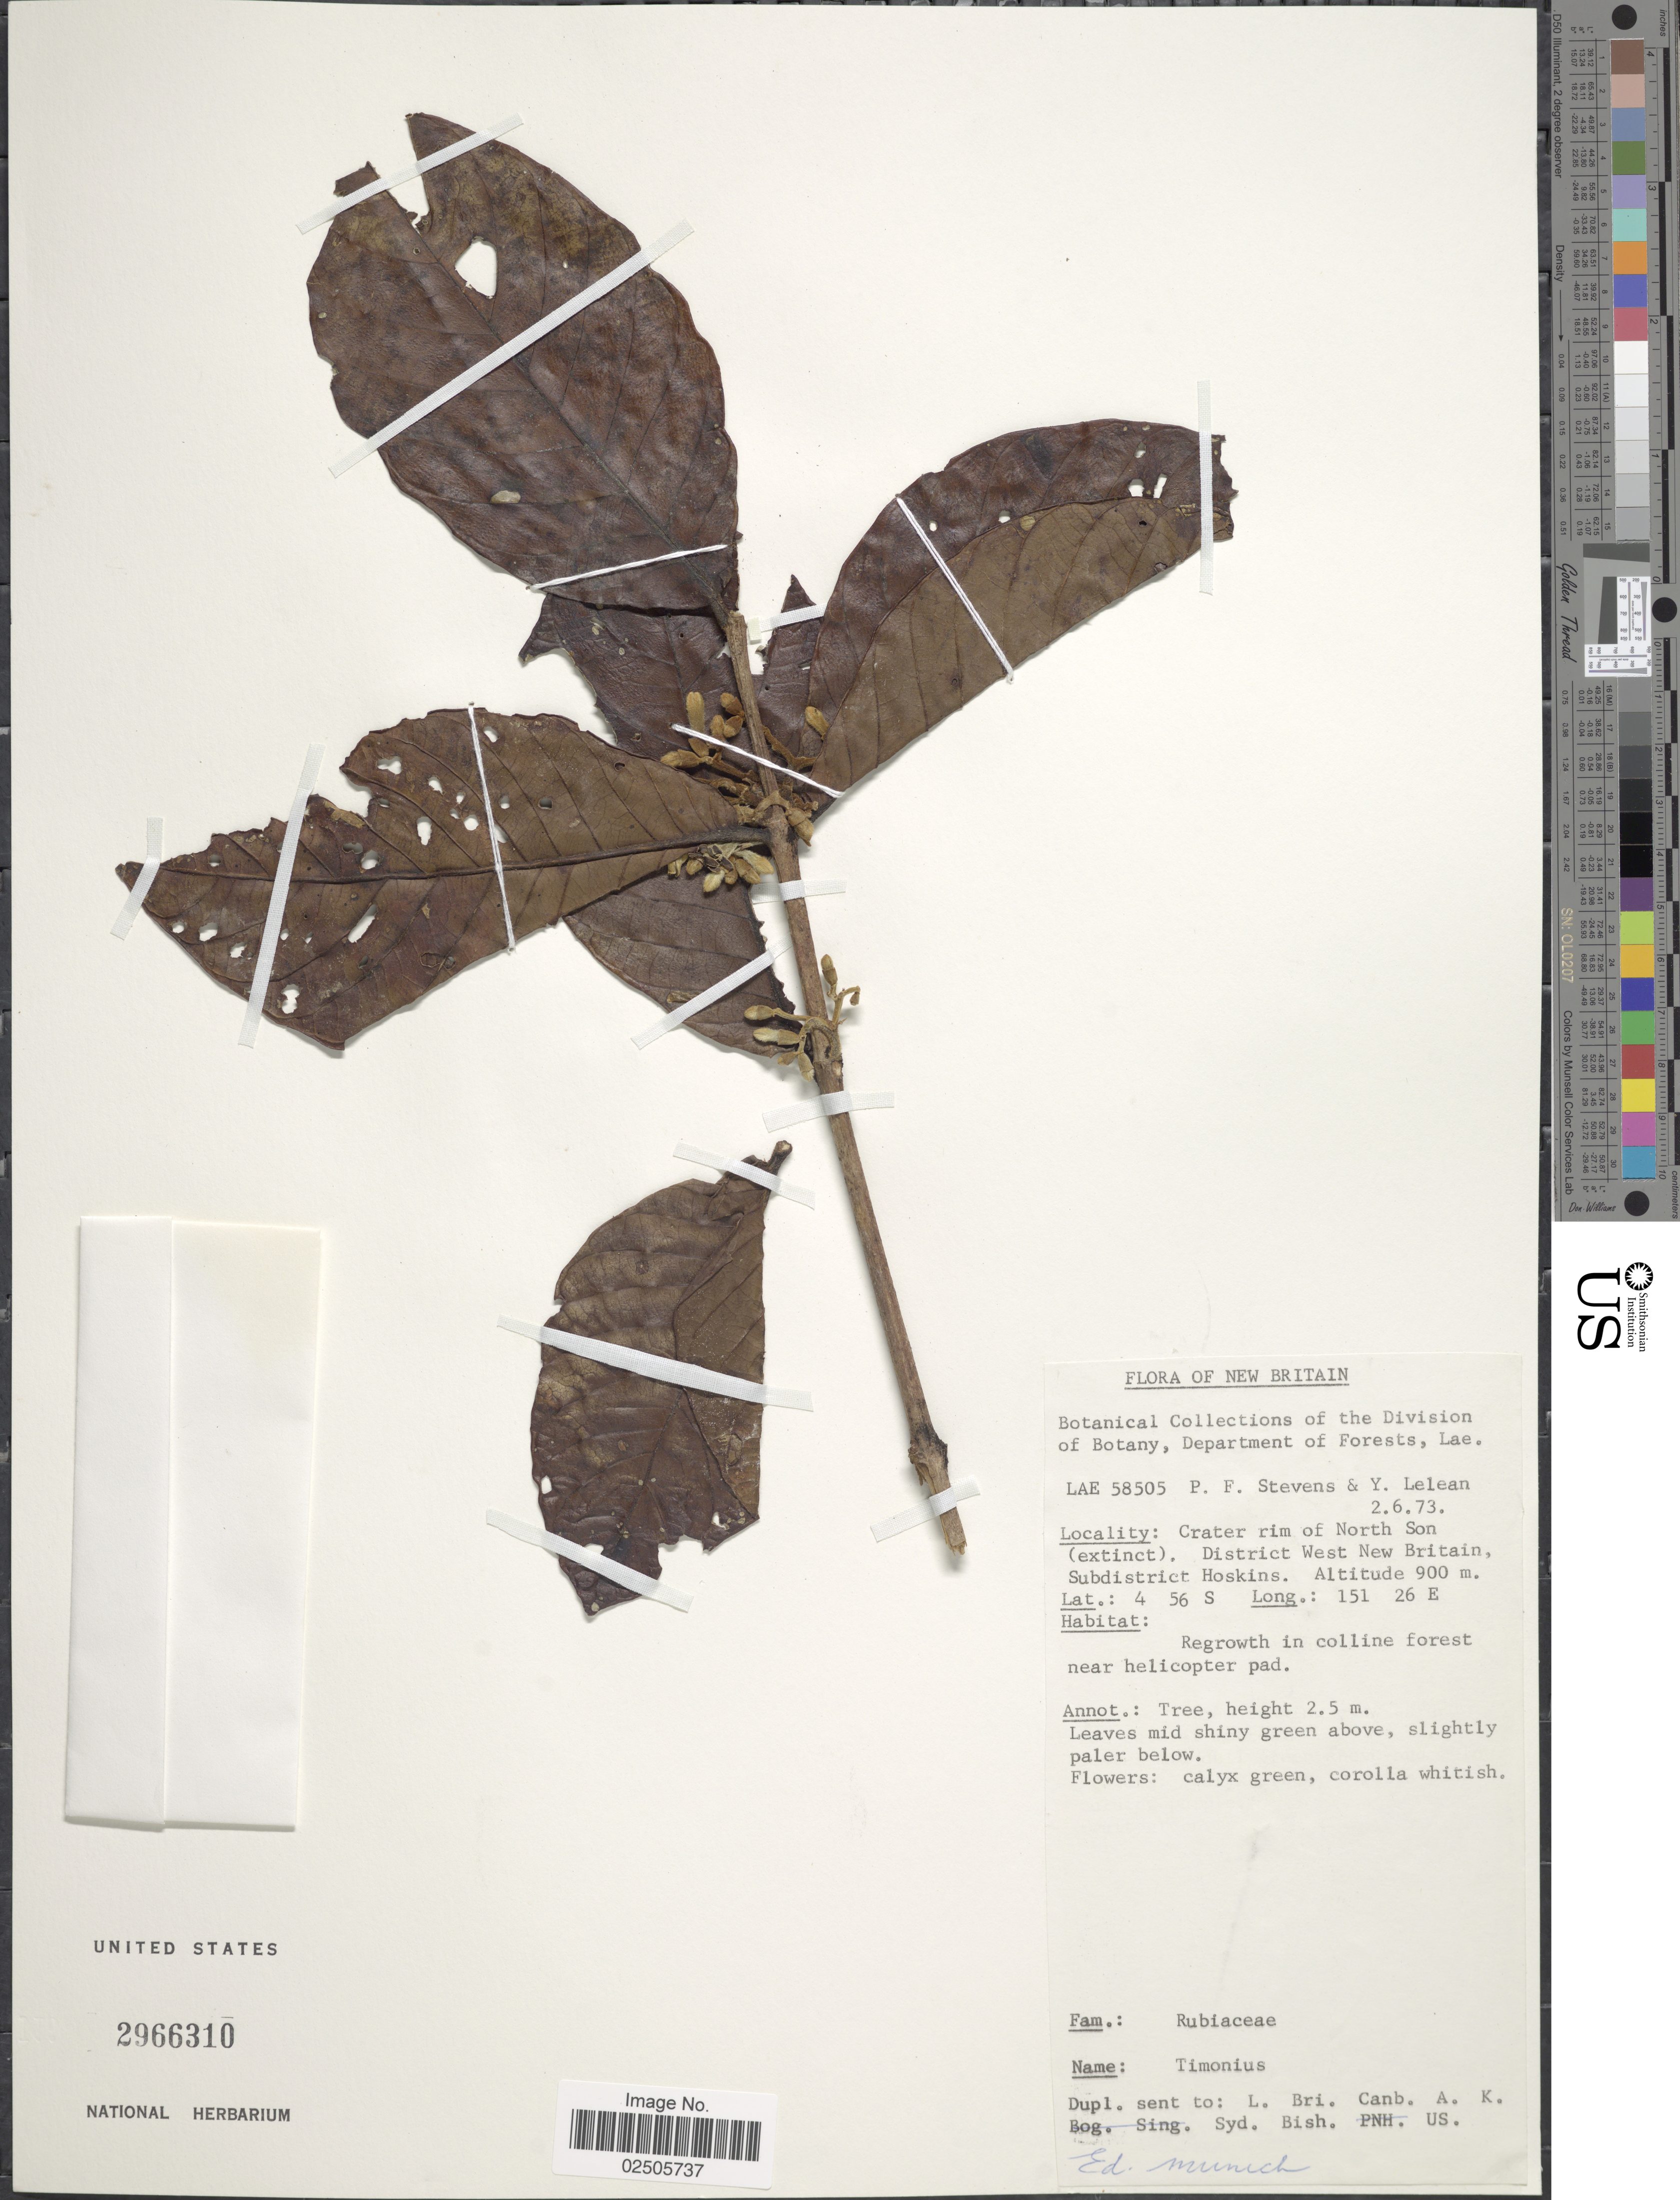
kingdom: Plantae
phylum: Tracheophyta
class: Magnoliopsida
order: Gentianales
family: Rubiaceae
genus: Timonius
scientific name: Timonius sp.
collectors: P. F. Stevens & Y. Lelean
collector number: LAE 58505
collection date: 1973-06-02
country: Papua New Guinea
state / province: West New Britain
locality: Crater rim of North Son (extinct). Subdistrict Hoskins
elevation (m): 900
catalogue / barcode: US 2966310